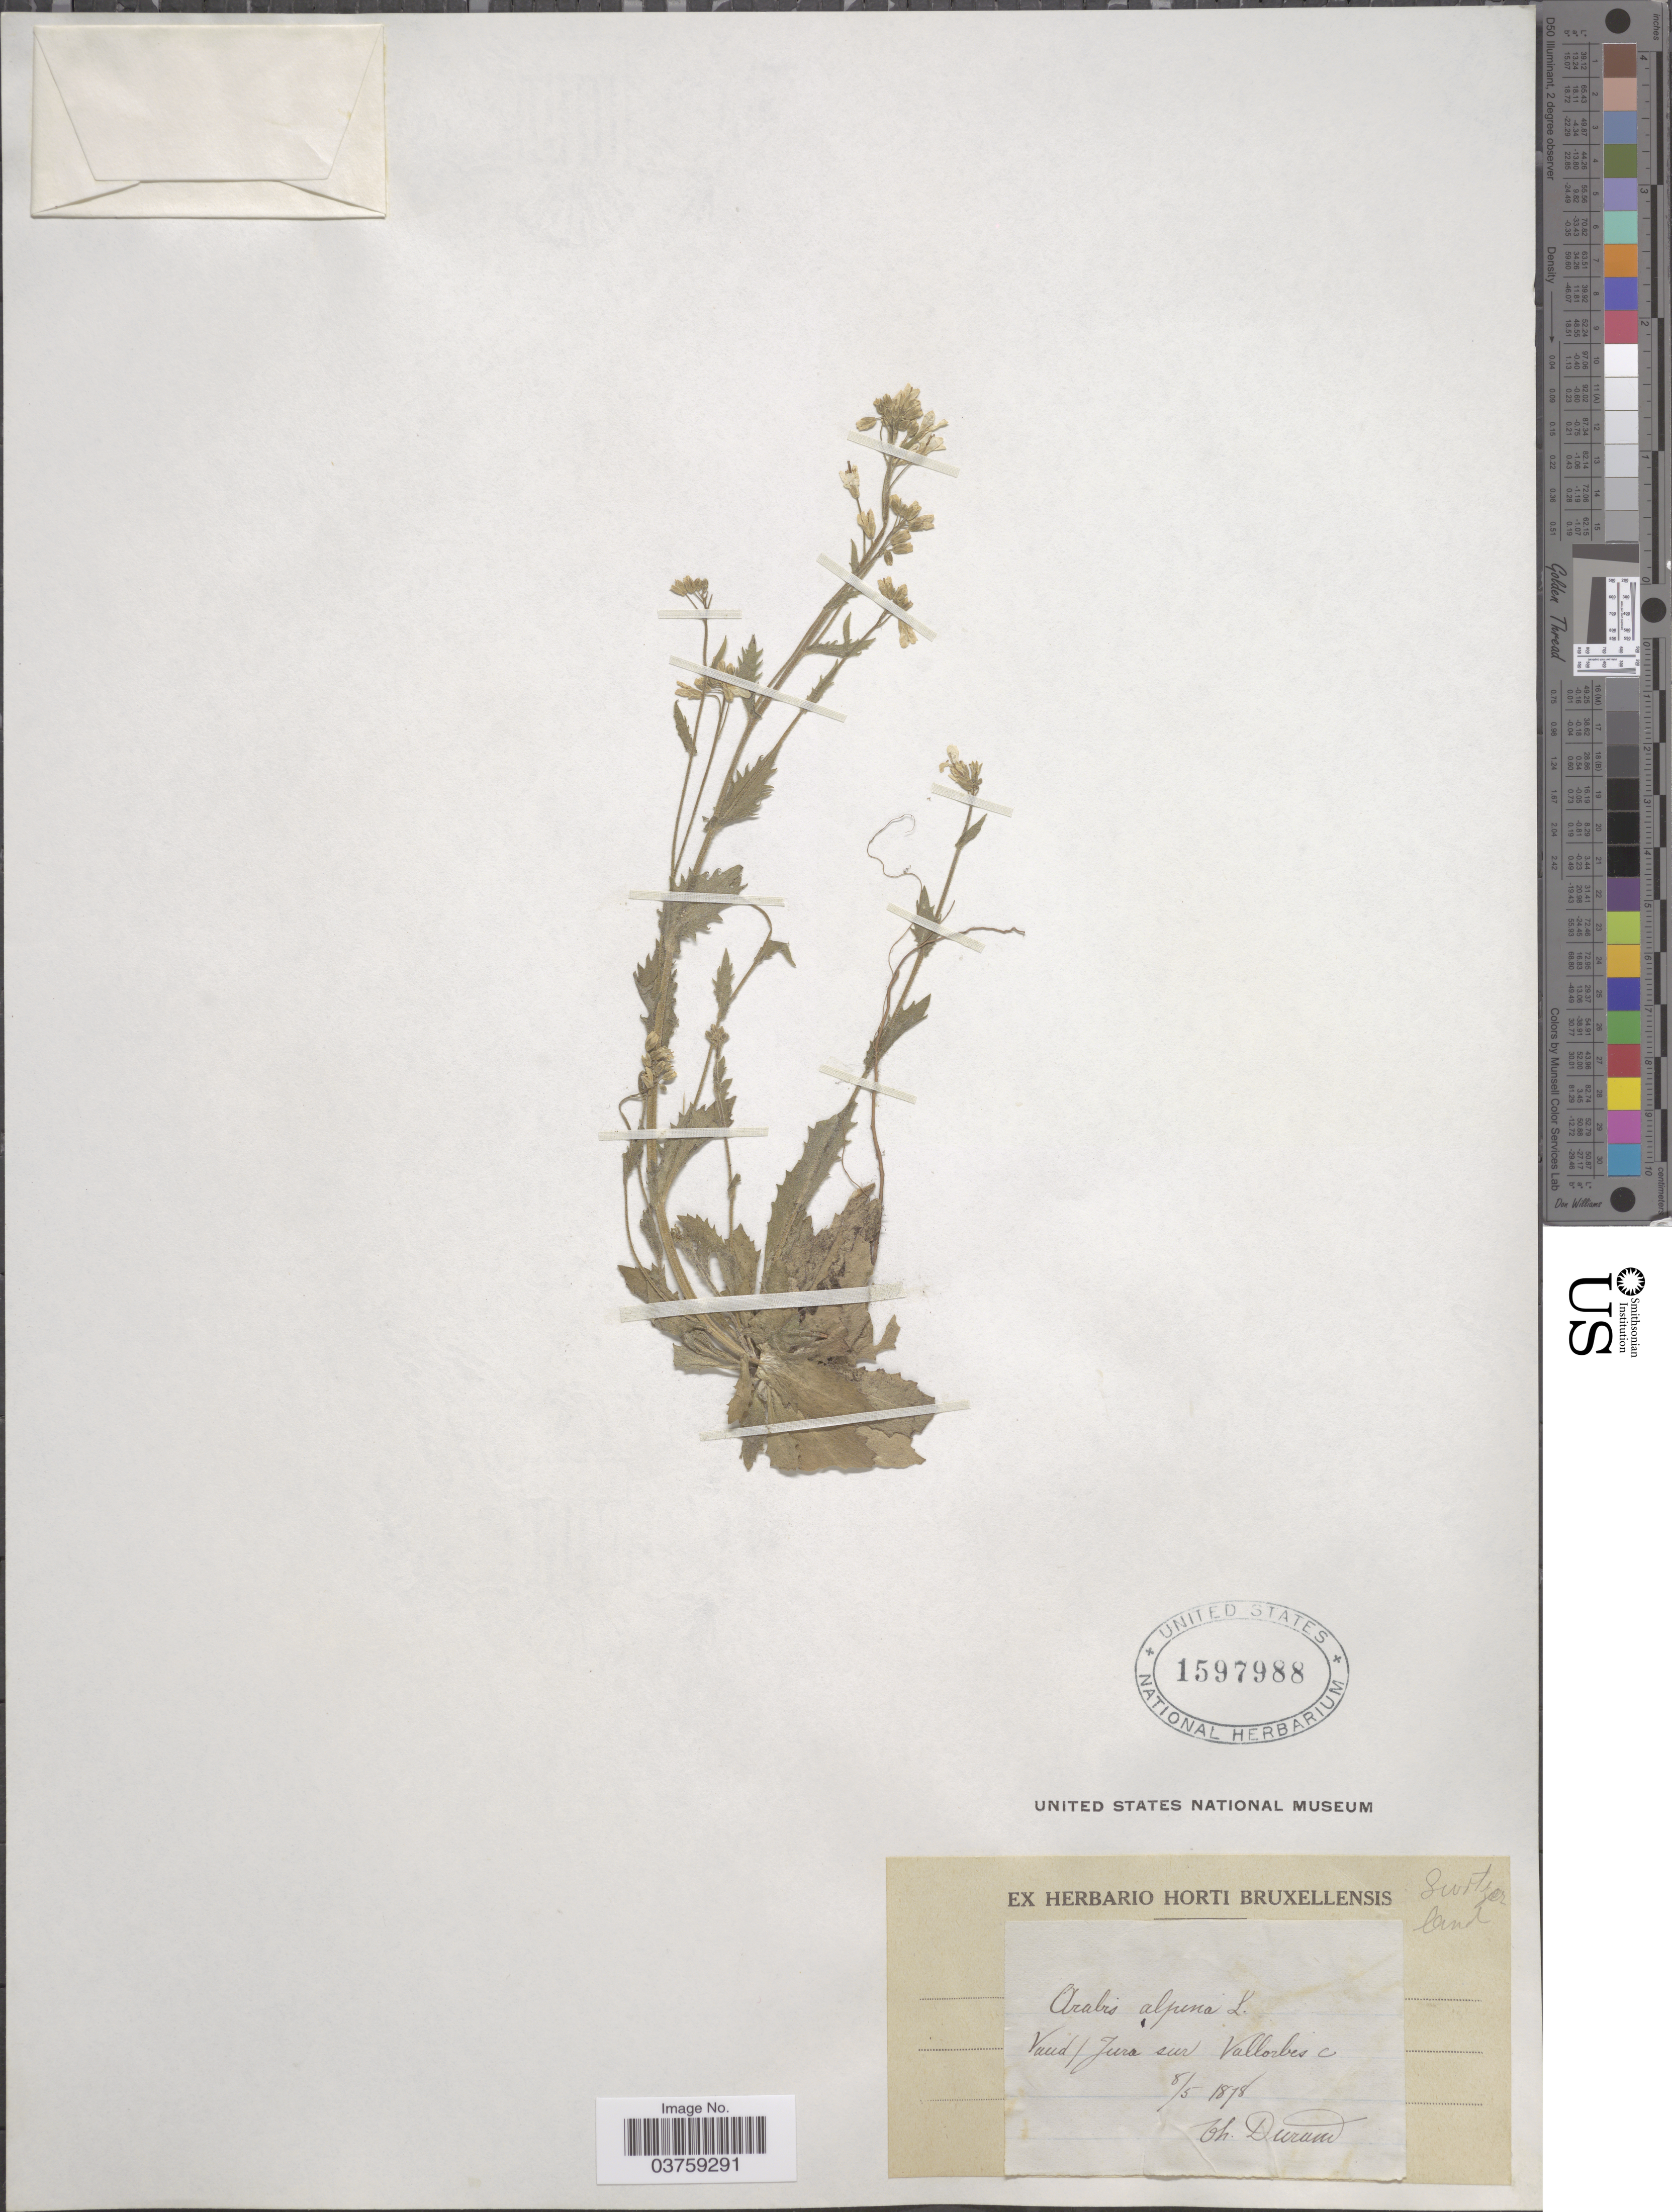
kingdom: Plantae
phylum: Tracheophyta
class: Magnoliopsida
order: Brassicales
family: Brassicaceae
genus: Arabis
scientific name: Arabis alpina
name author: L.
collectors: T. Durand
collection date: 1878-05-08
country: Switzerland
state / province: Vaud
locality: Jura sur Vallorbes c.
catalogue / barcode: US 1597988